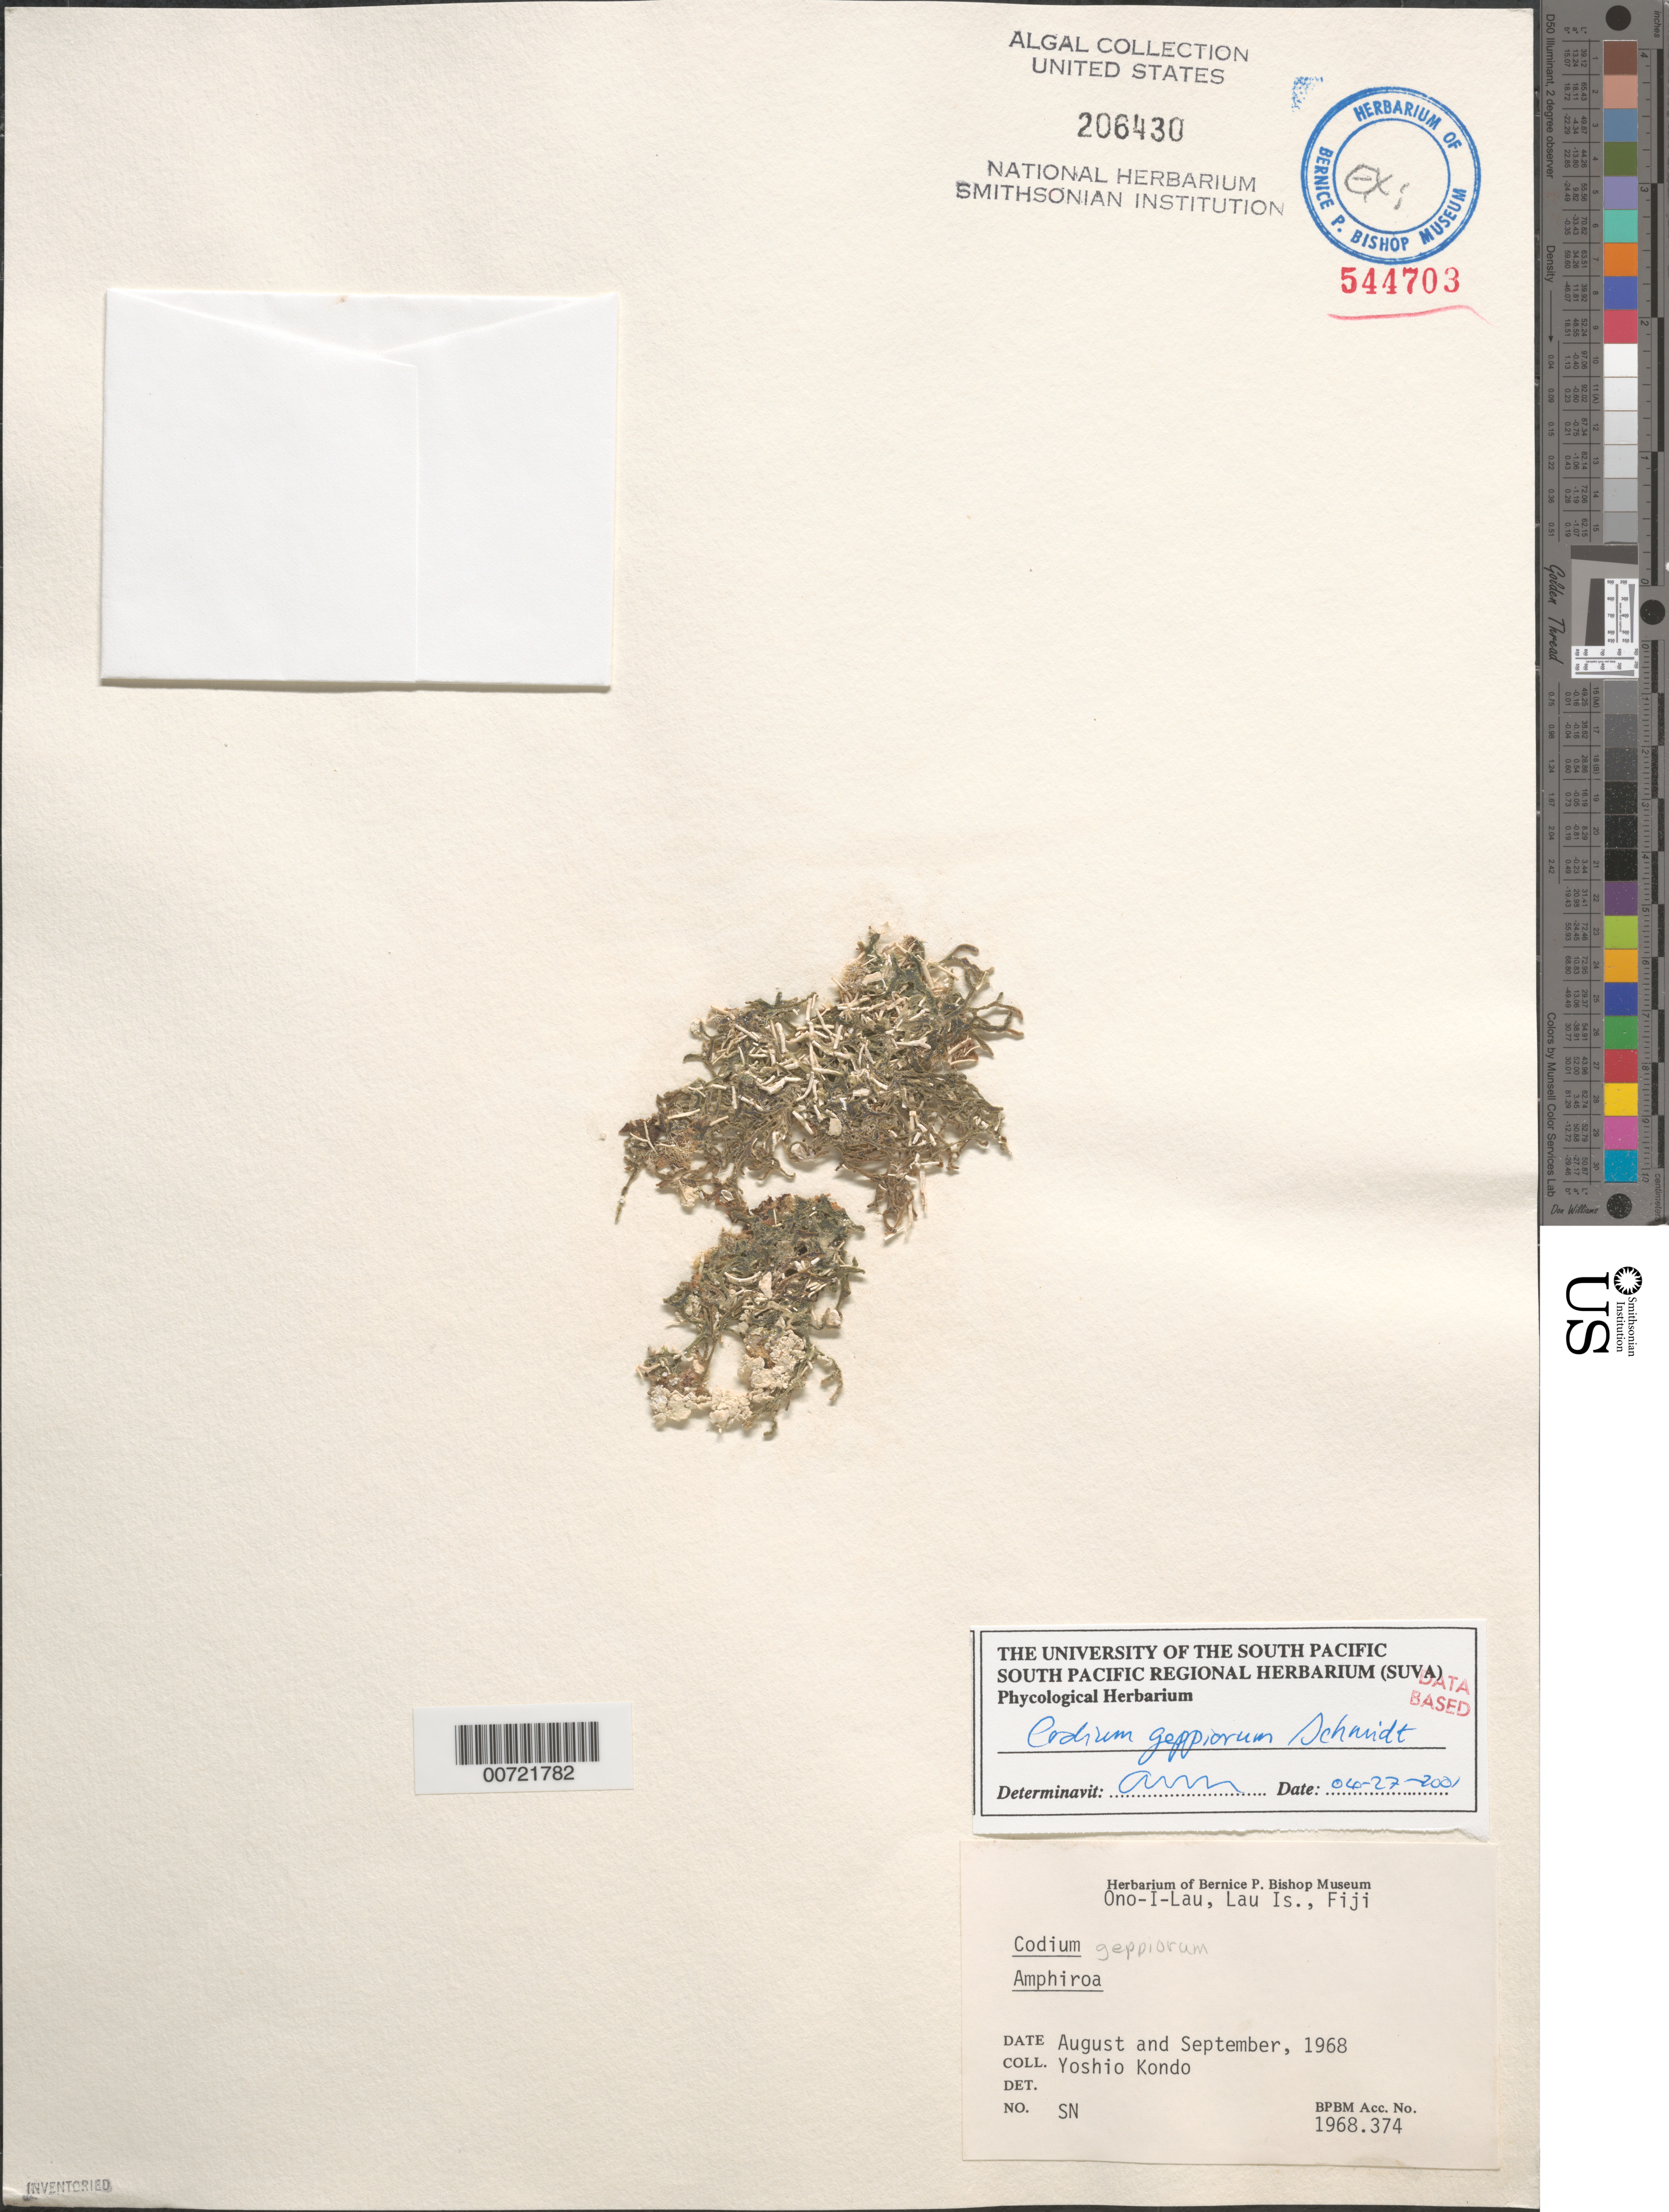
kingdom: Plantae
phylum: Chlorophyta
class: Ulvophyceae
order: Bryopsidales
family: Codiaceae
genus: Codium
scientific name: Codium geppiorum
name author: O.C. Schmidt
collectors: Y. Kondo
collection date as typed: Aug 1968 and -- Sep 1968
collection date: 1968-08,1968-09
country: Fiji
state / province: Eastern Division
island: Ono-i-Lau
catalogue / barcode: US 206430